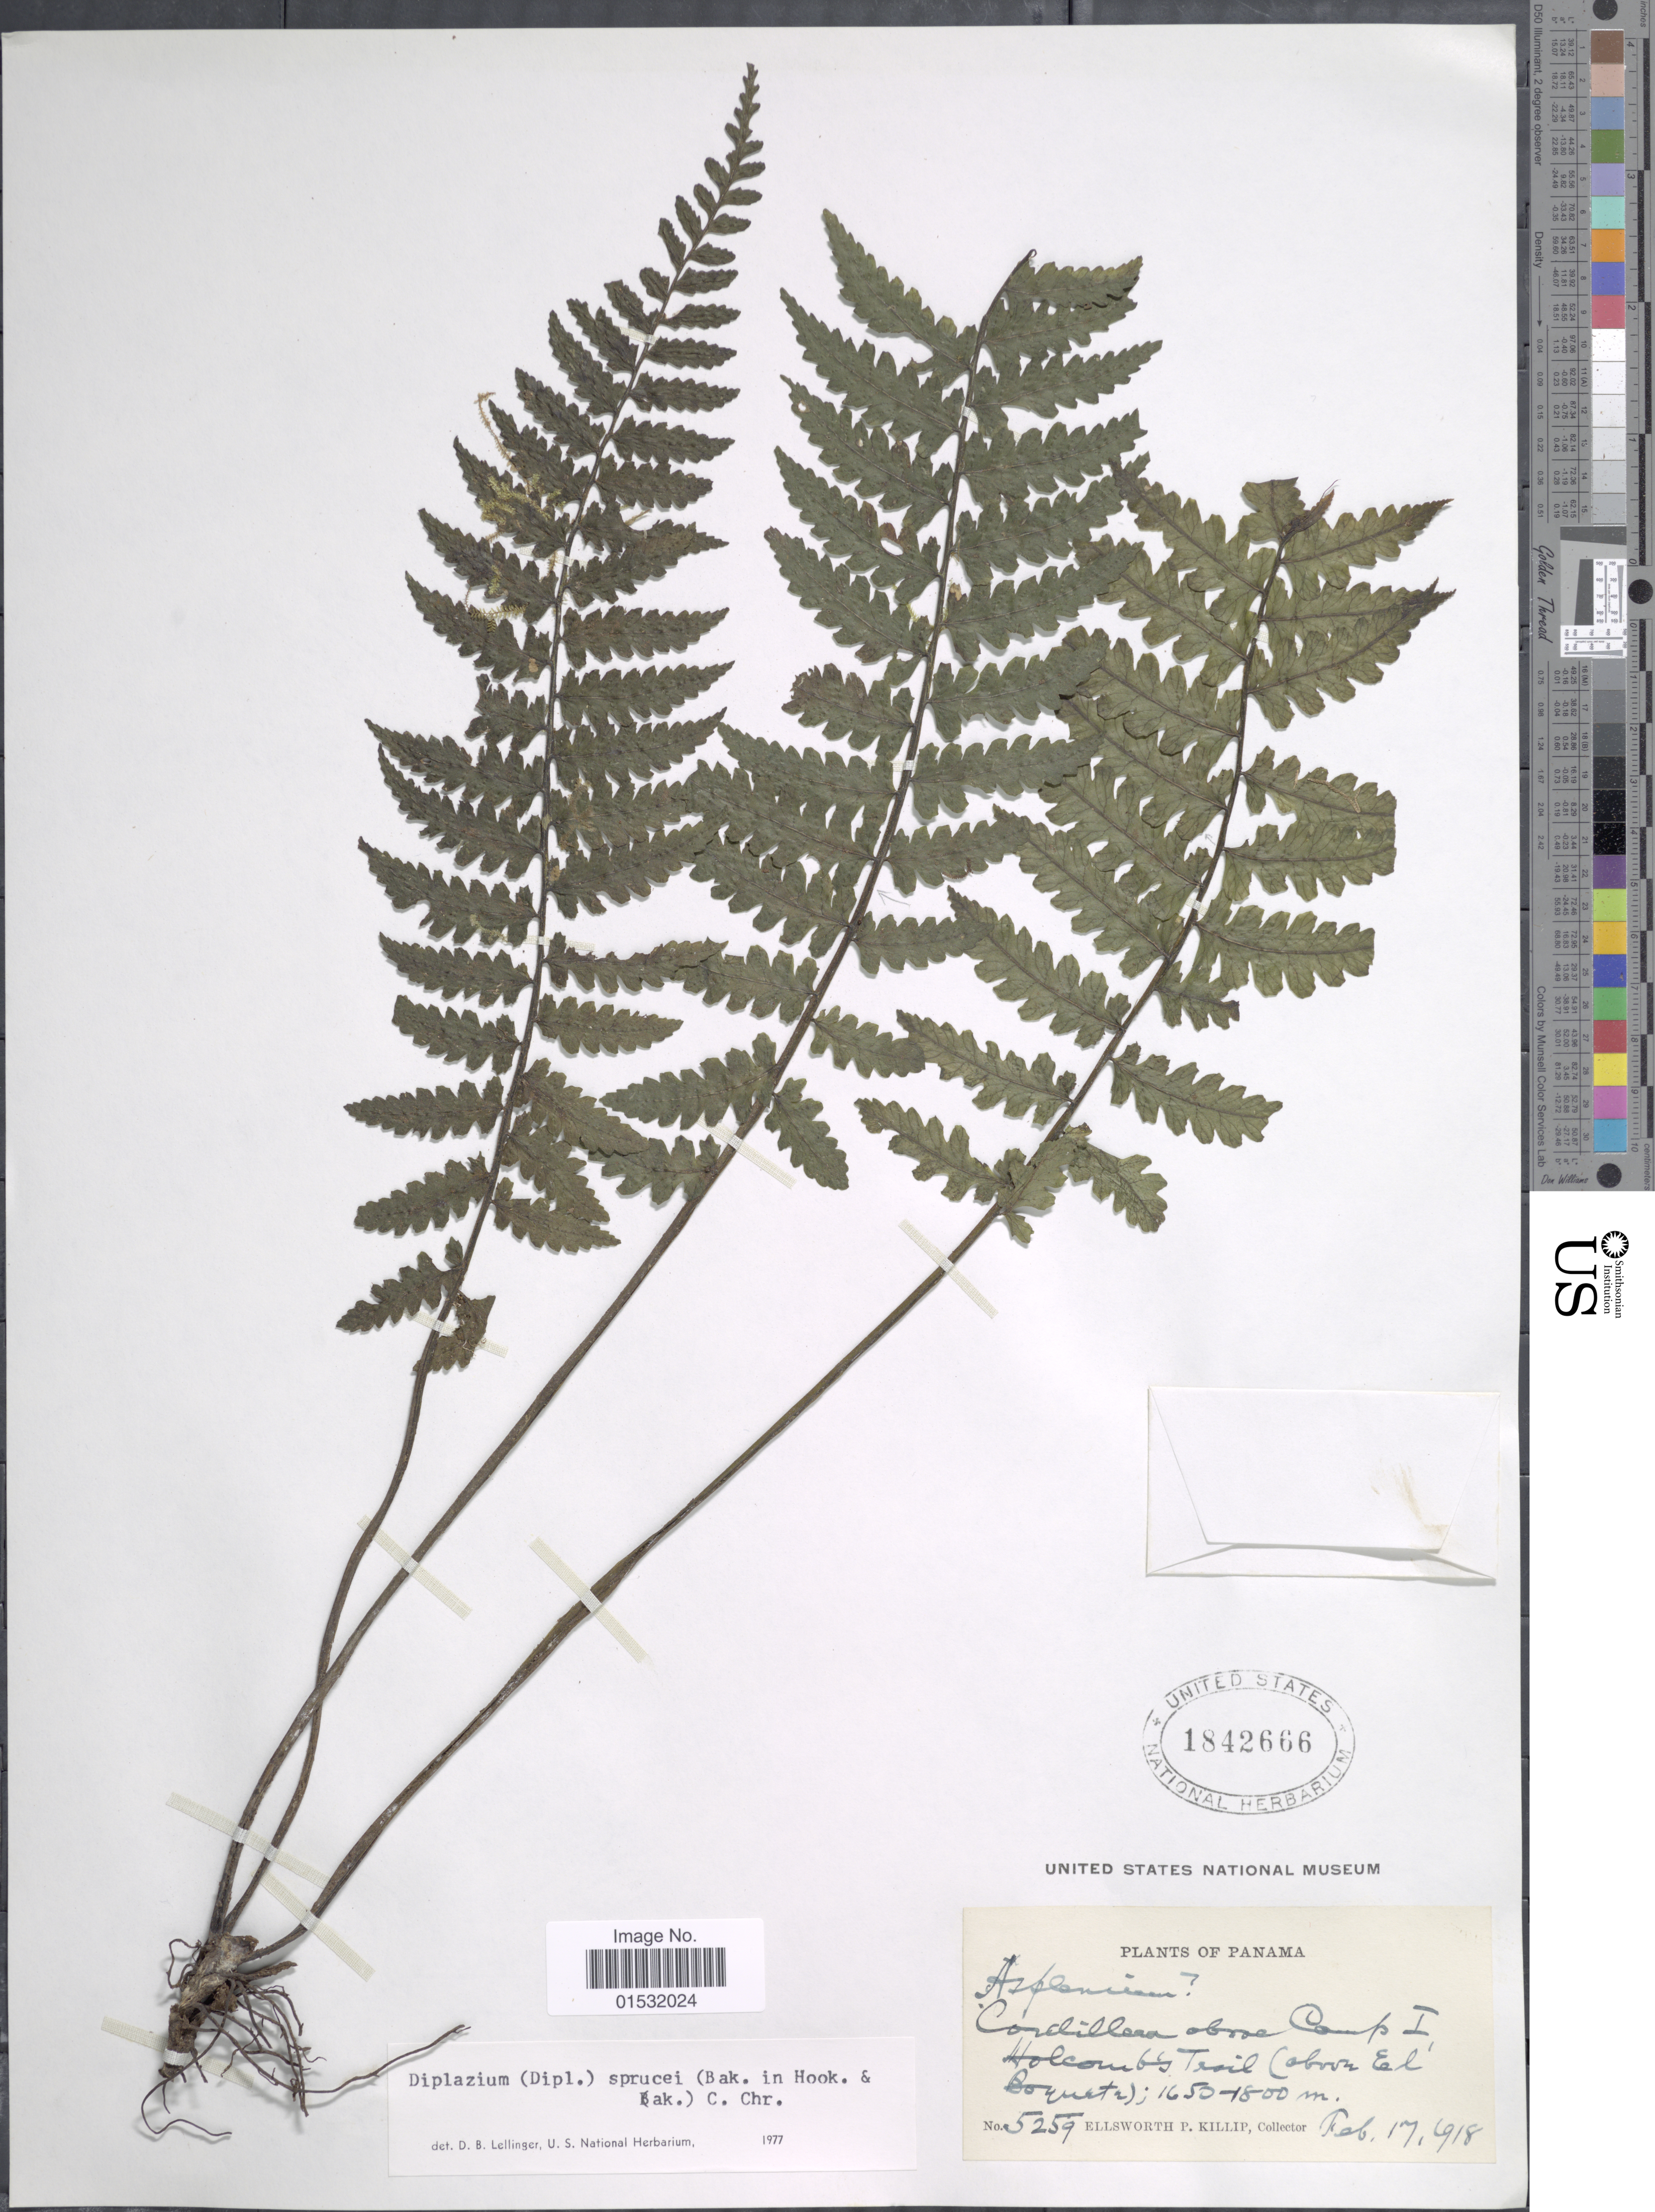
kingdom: Plantae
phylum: Tracheophyta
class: Polypodiopsida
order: Polypodiales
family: Athyriaceae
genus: Diplazium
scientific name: Diplazium sprucei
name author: (Baker) C. Chr.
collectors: E. P. Killip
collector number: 5259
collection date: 1918-02-17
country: Panama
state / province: Chiriqui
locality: Cordillera above Camp 1, Holcomb's Trail (above El Boquete)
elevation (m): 1650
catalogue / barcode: US 1842666